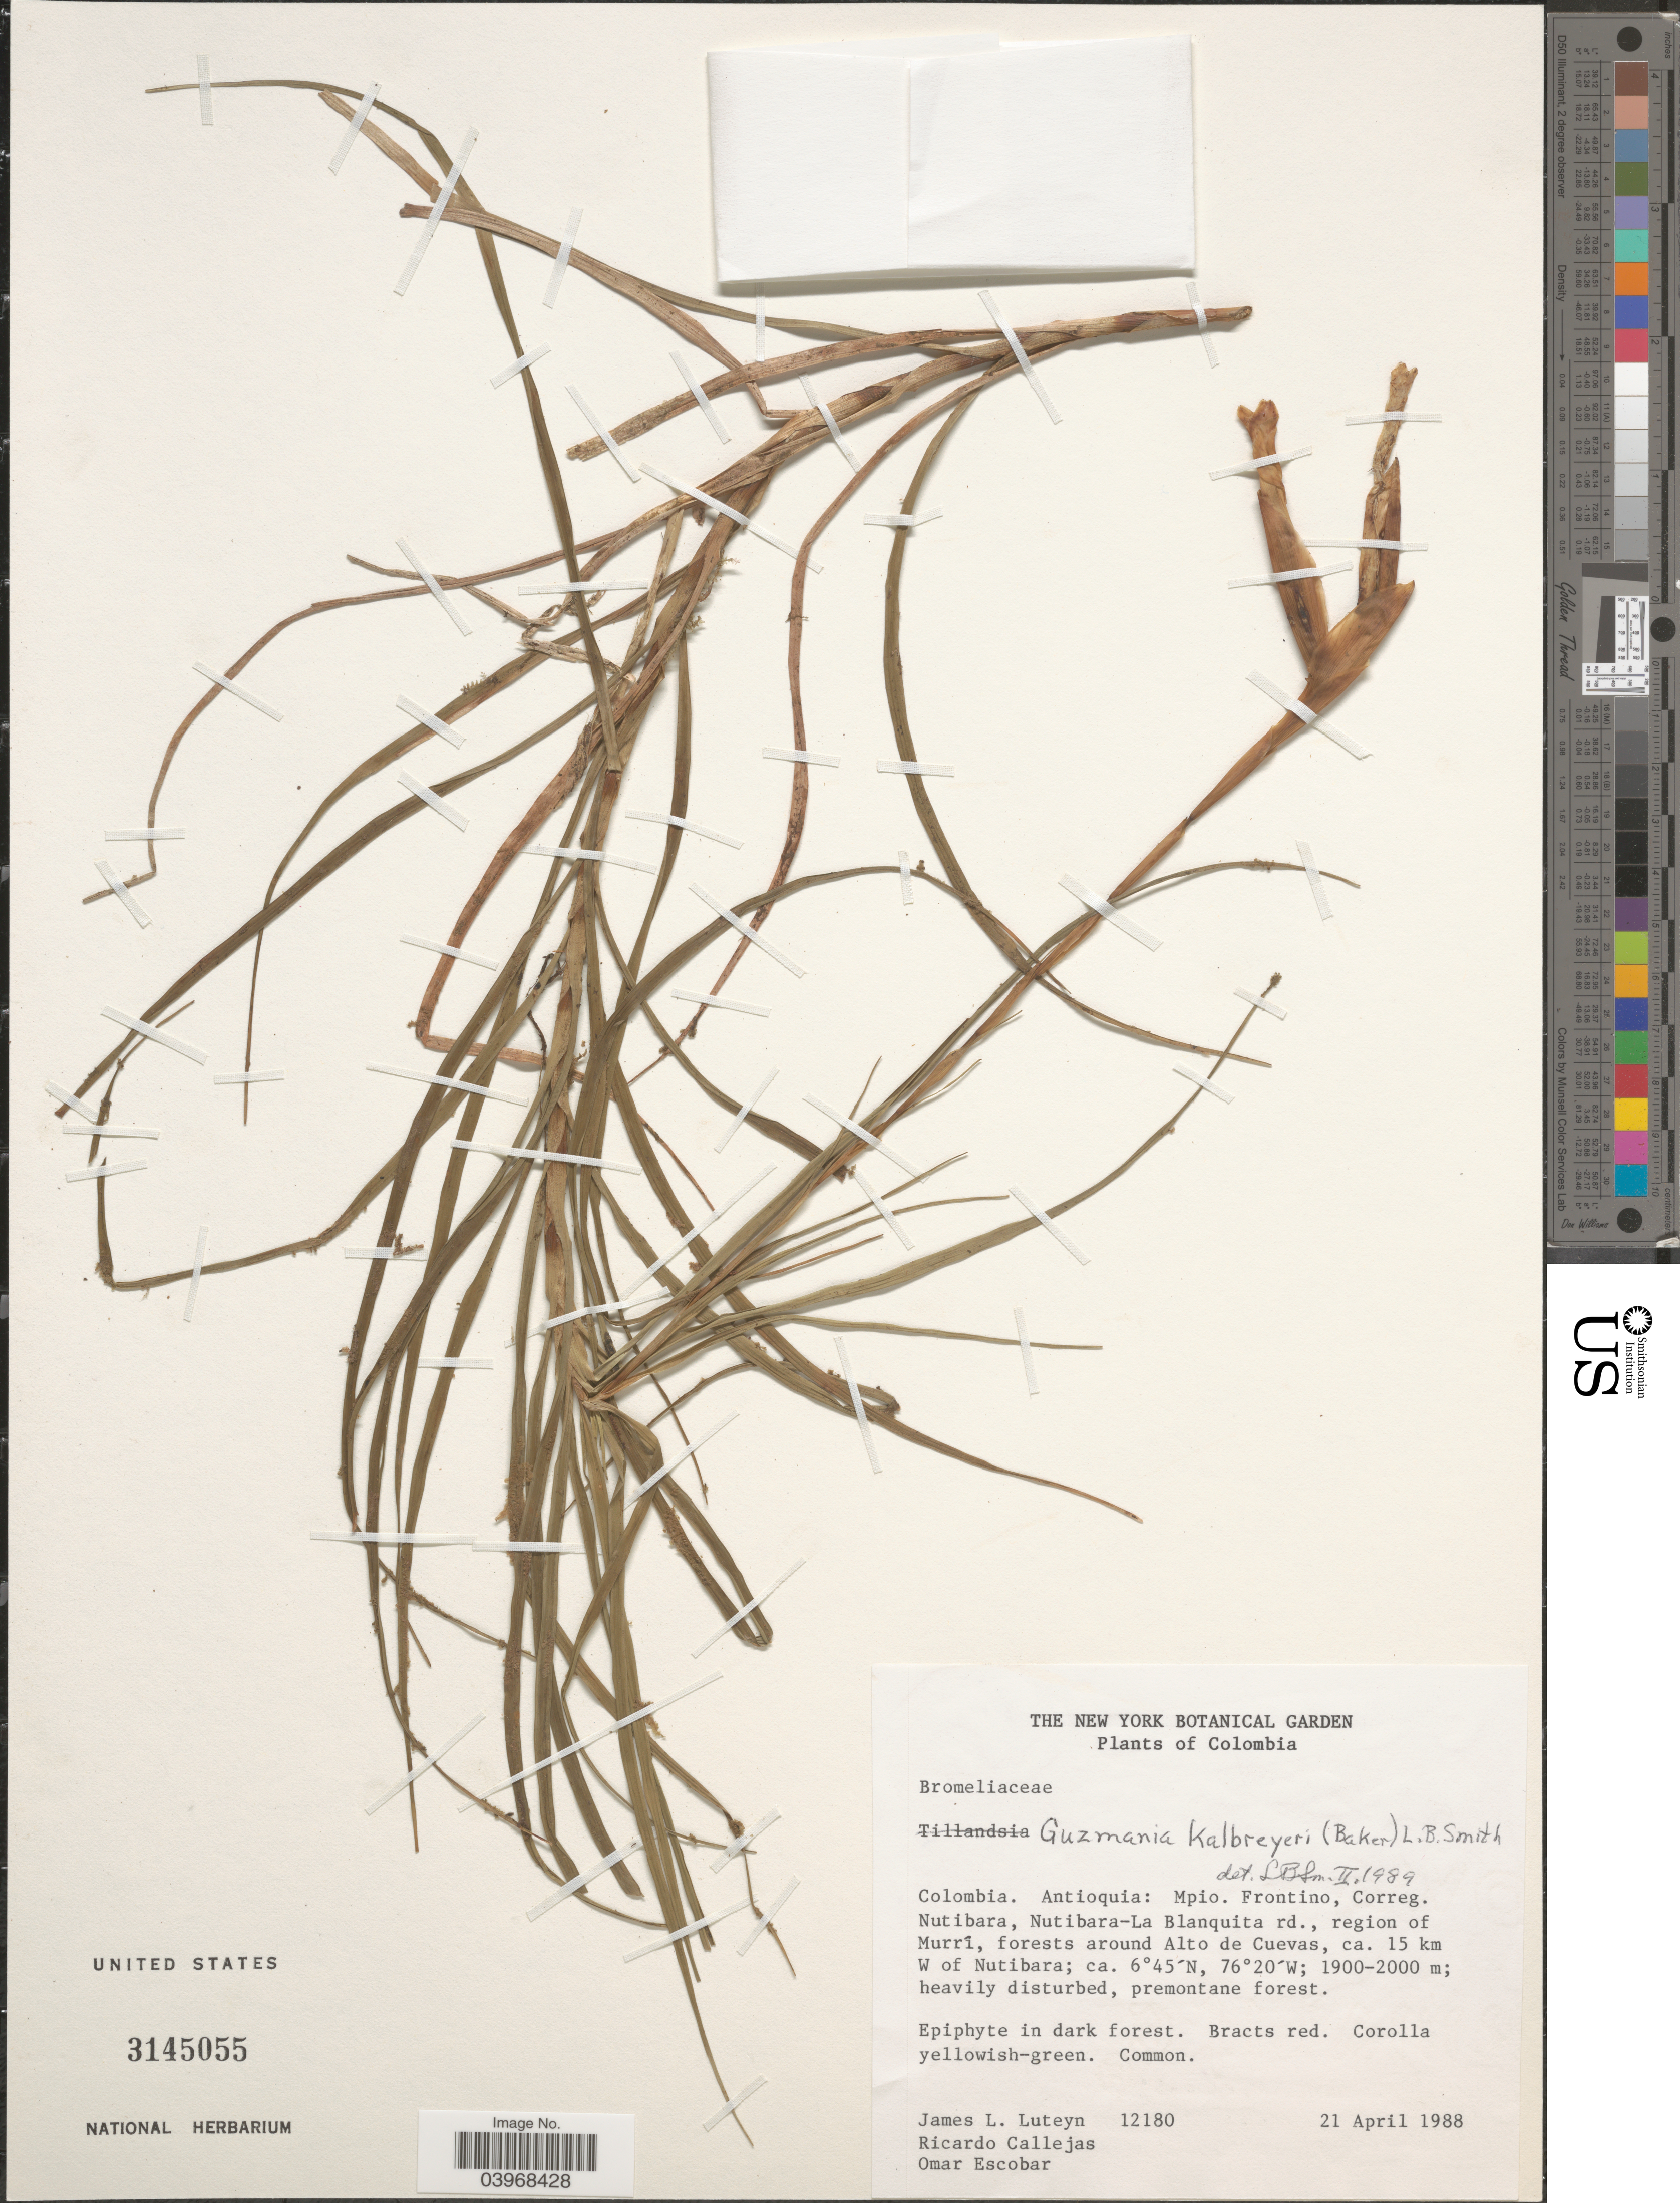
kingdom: Plantae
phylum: Tracheophyta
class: Liliopsida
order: Poales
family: Bromeliaceae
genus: Guzmania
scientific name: Guzmania kalbreyeri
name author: (Baker) L.B. Sm.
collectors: J. L. Luteyn, R. Callejas & O. D. Escobar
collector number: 12180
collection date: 1988-04-21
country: Colombia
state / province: Antioquia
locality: Mpio. Frontino, Correg. Nutibara, Nutibara-La Blanquita rd., region of Murrí, forests around Alto de Cuevas, ca. 15 km W of Nutibara.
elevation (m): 1900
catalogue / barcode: US 3145055